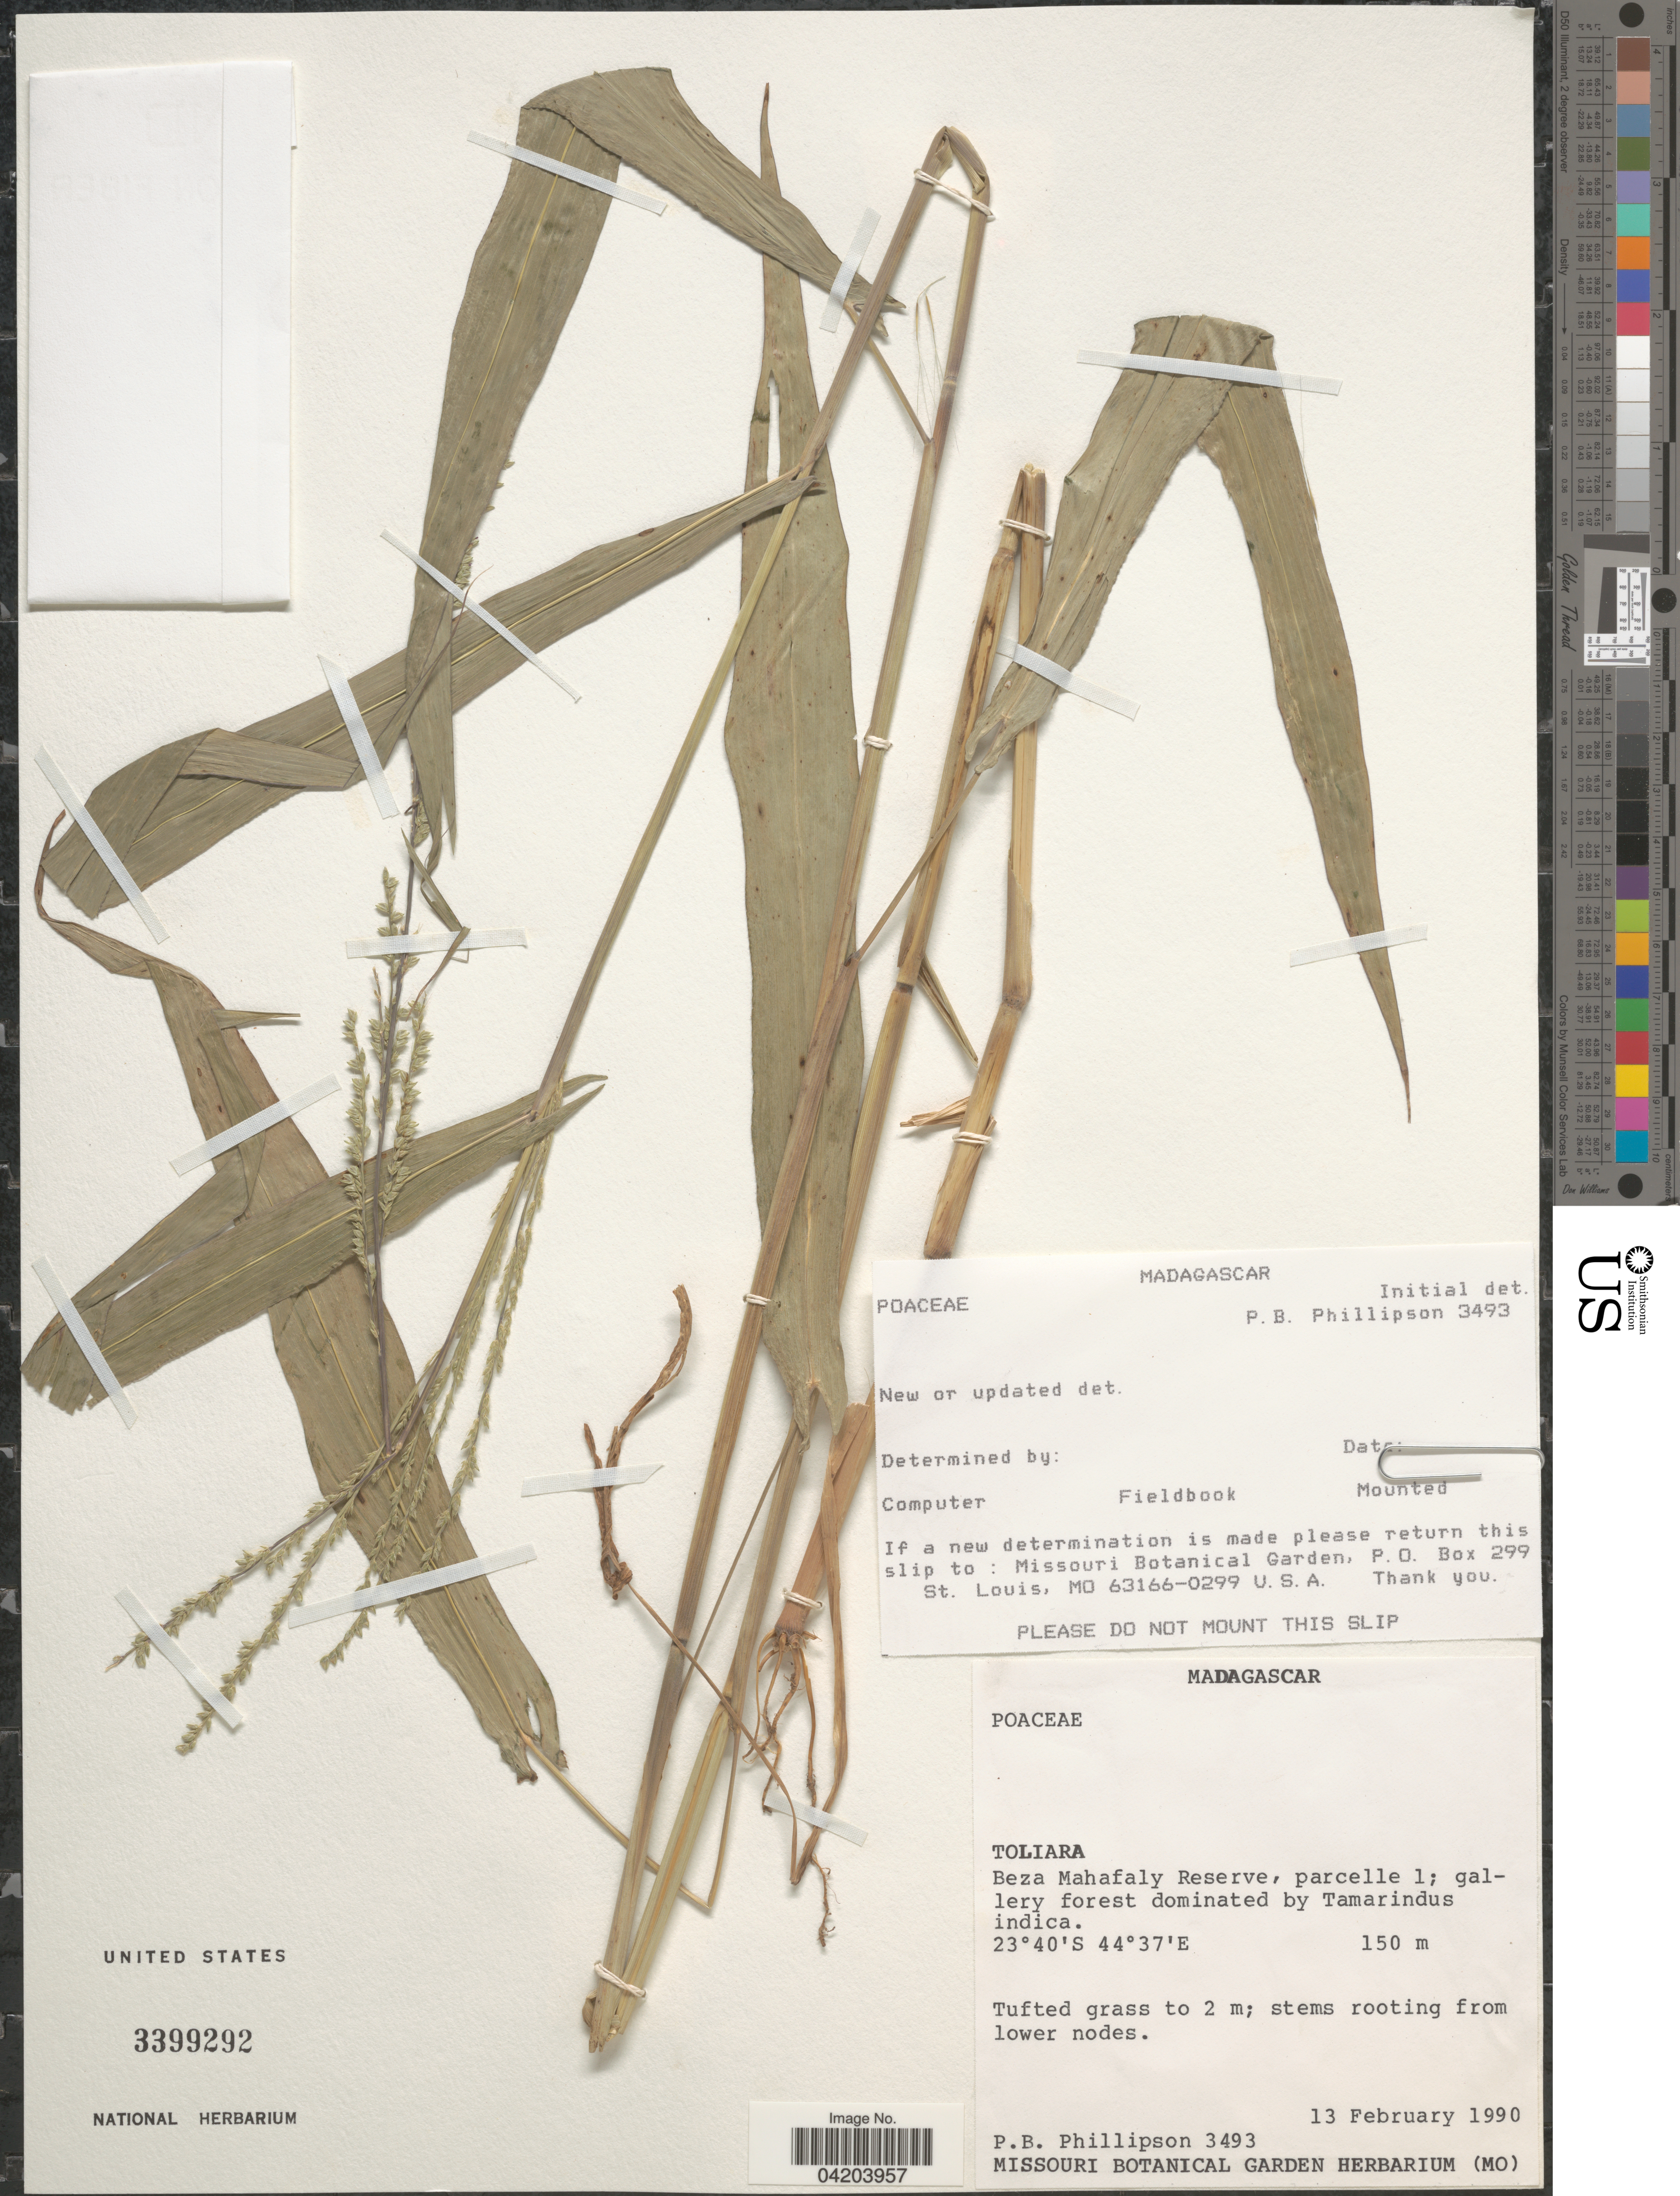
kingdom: Plantae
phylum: Tracheophyta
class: Liliopsida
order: Poales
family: Poaceae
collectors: P. B. Phillipson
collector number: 3493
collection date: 1990-02-13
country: Madagascar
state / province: Atsimo-Andrefana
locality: Beza Mahafaly Reserve, parcelle 1.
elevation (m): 150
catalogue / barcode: US 3399292